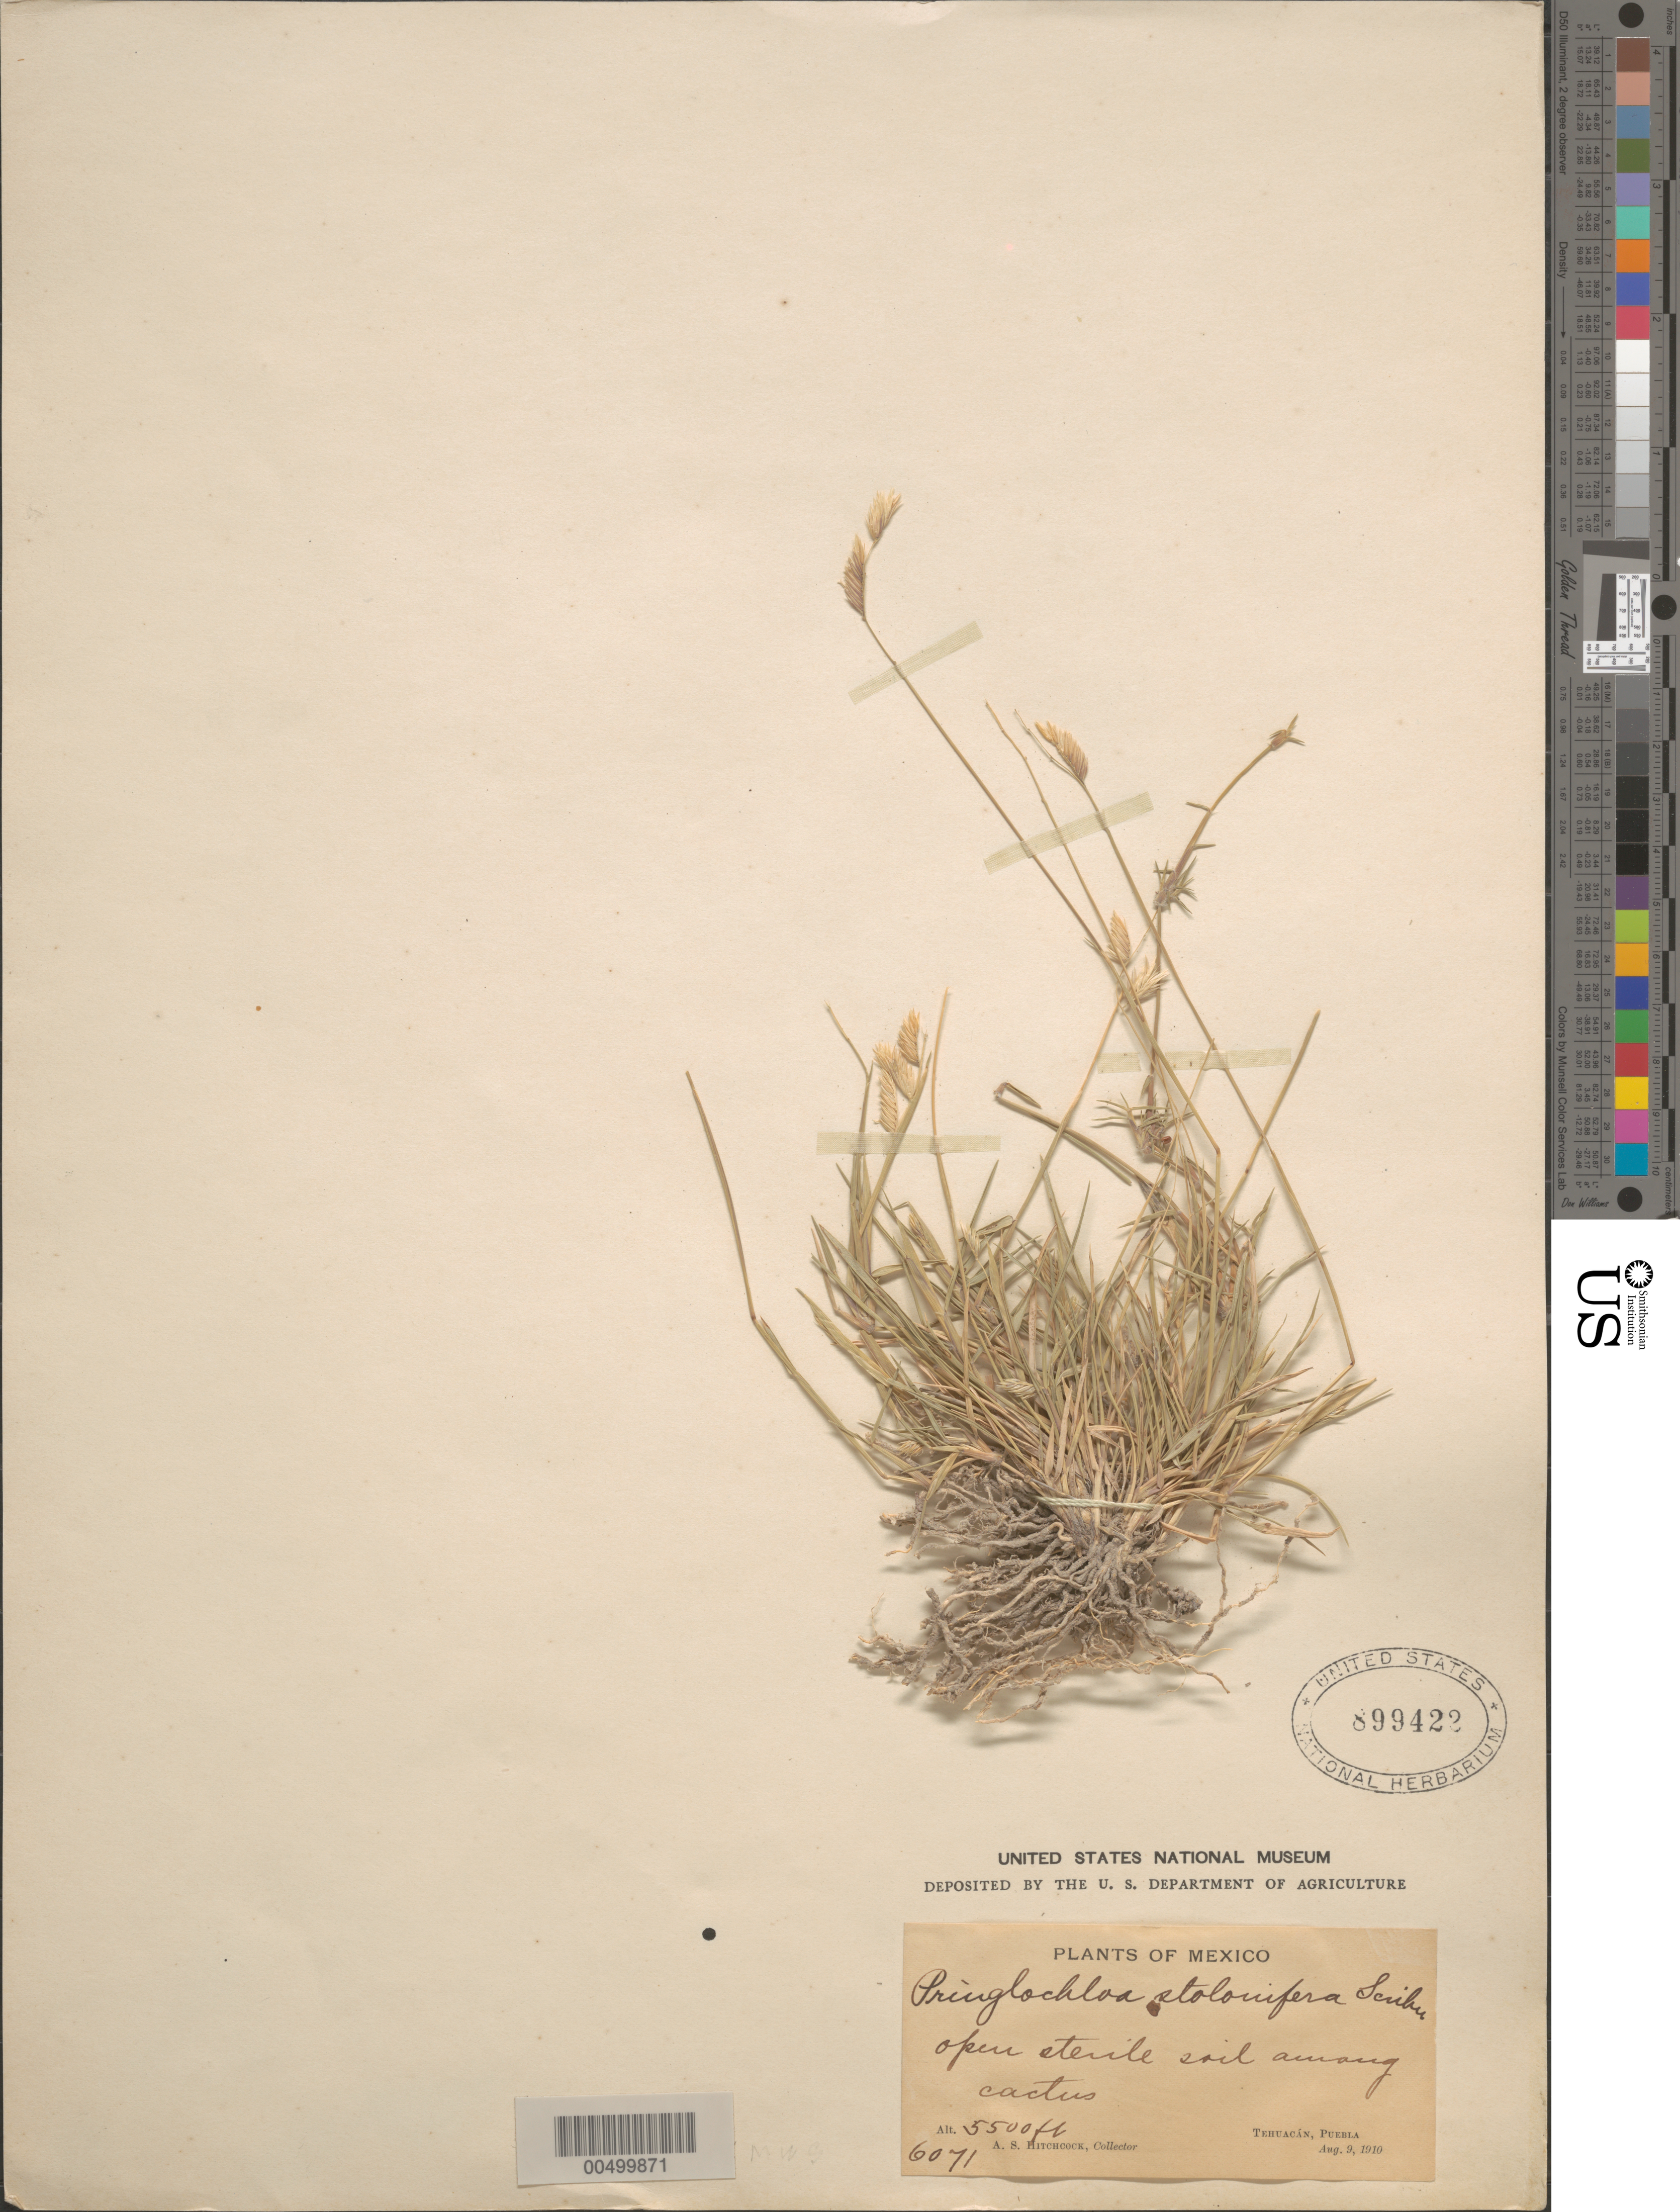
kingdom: Plantae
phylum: Tracheophyta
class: Liliopsida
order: Poales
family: Poaceae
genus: Pringleochloa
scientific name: Pringleochloa sp.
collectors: A. S. Hitchcock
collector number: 6071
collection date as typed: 9 Aug 1910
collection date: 1910-08-09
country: Mexico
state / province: Puebla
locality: Tehuac n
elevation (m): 1676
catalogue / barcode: US 899422